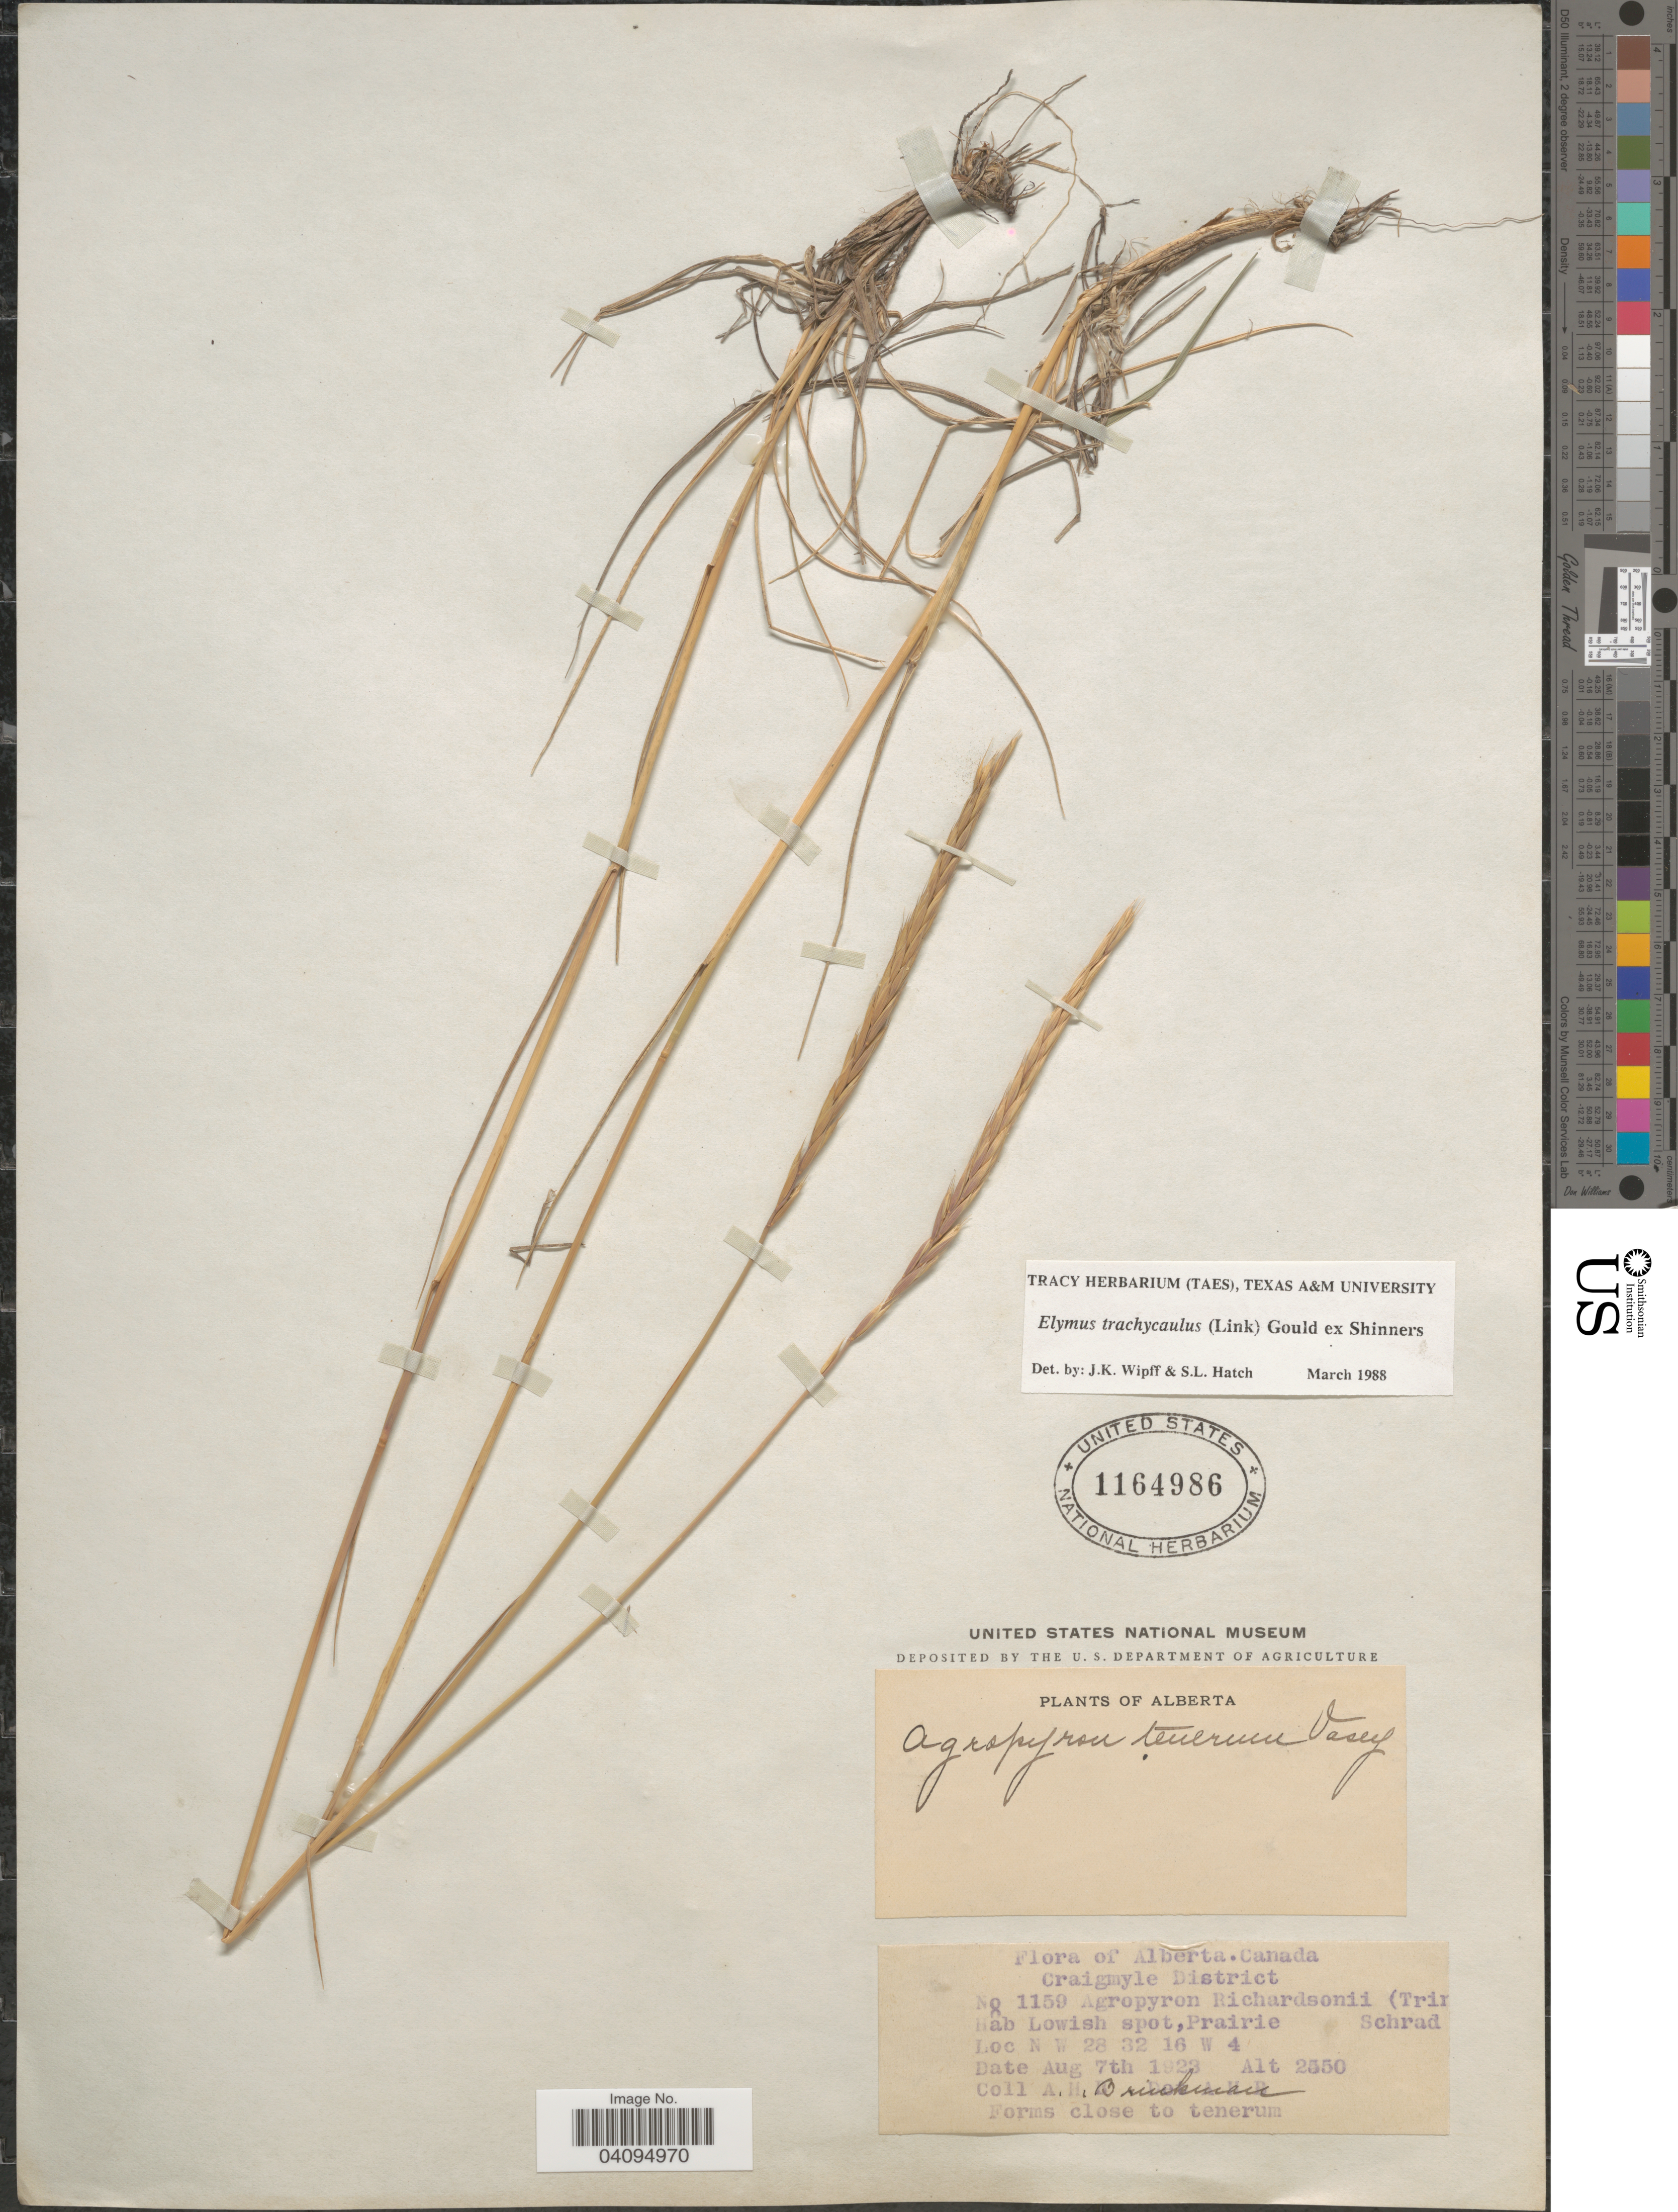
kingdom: Plantae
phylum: Tracheophyta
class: Liliopsida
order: Poales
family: Poaceae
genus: Elymus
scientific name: Elymus trachycaulus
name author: (Link) Gould ex Shinners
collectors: A. Brinkman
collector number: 1159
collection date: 1923-08-07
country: Canada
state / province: Alberta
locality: Craigmyle District. N W 28 32 16 W4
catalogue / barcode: US 1164986